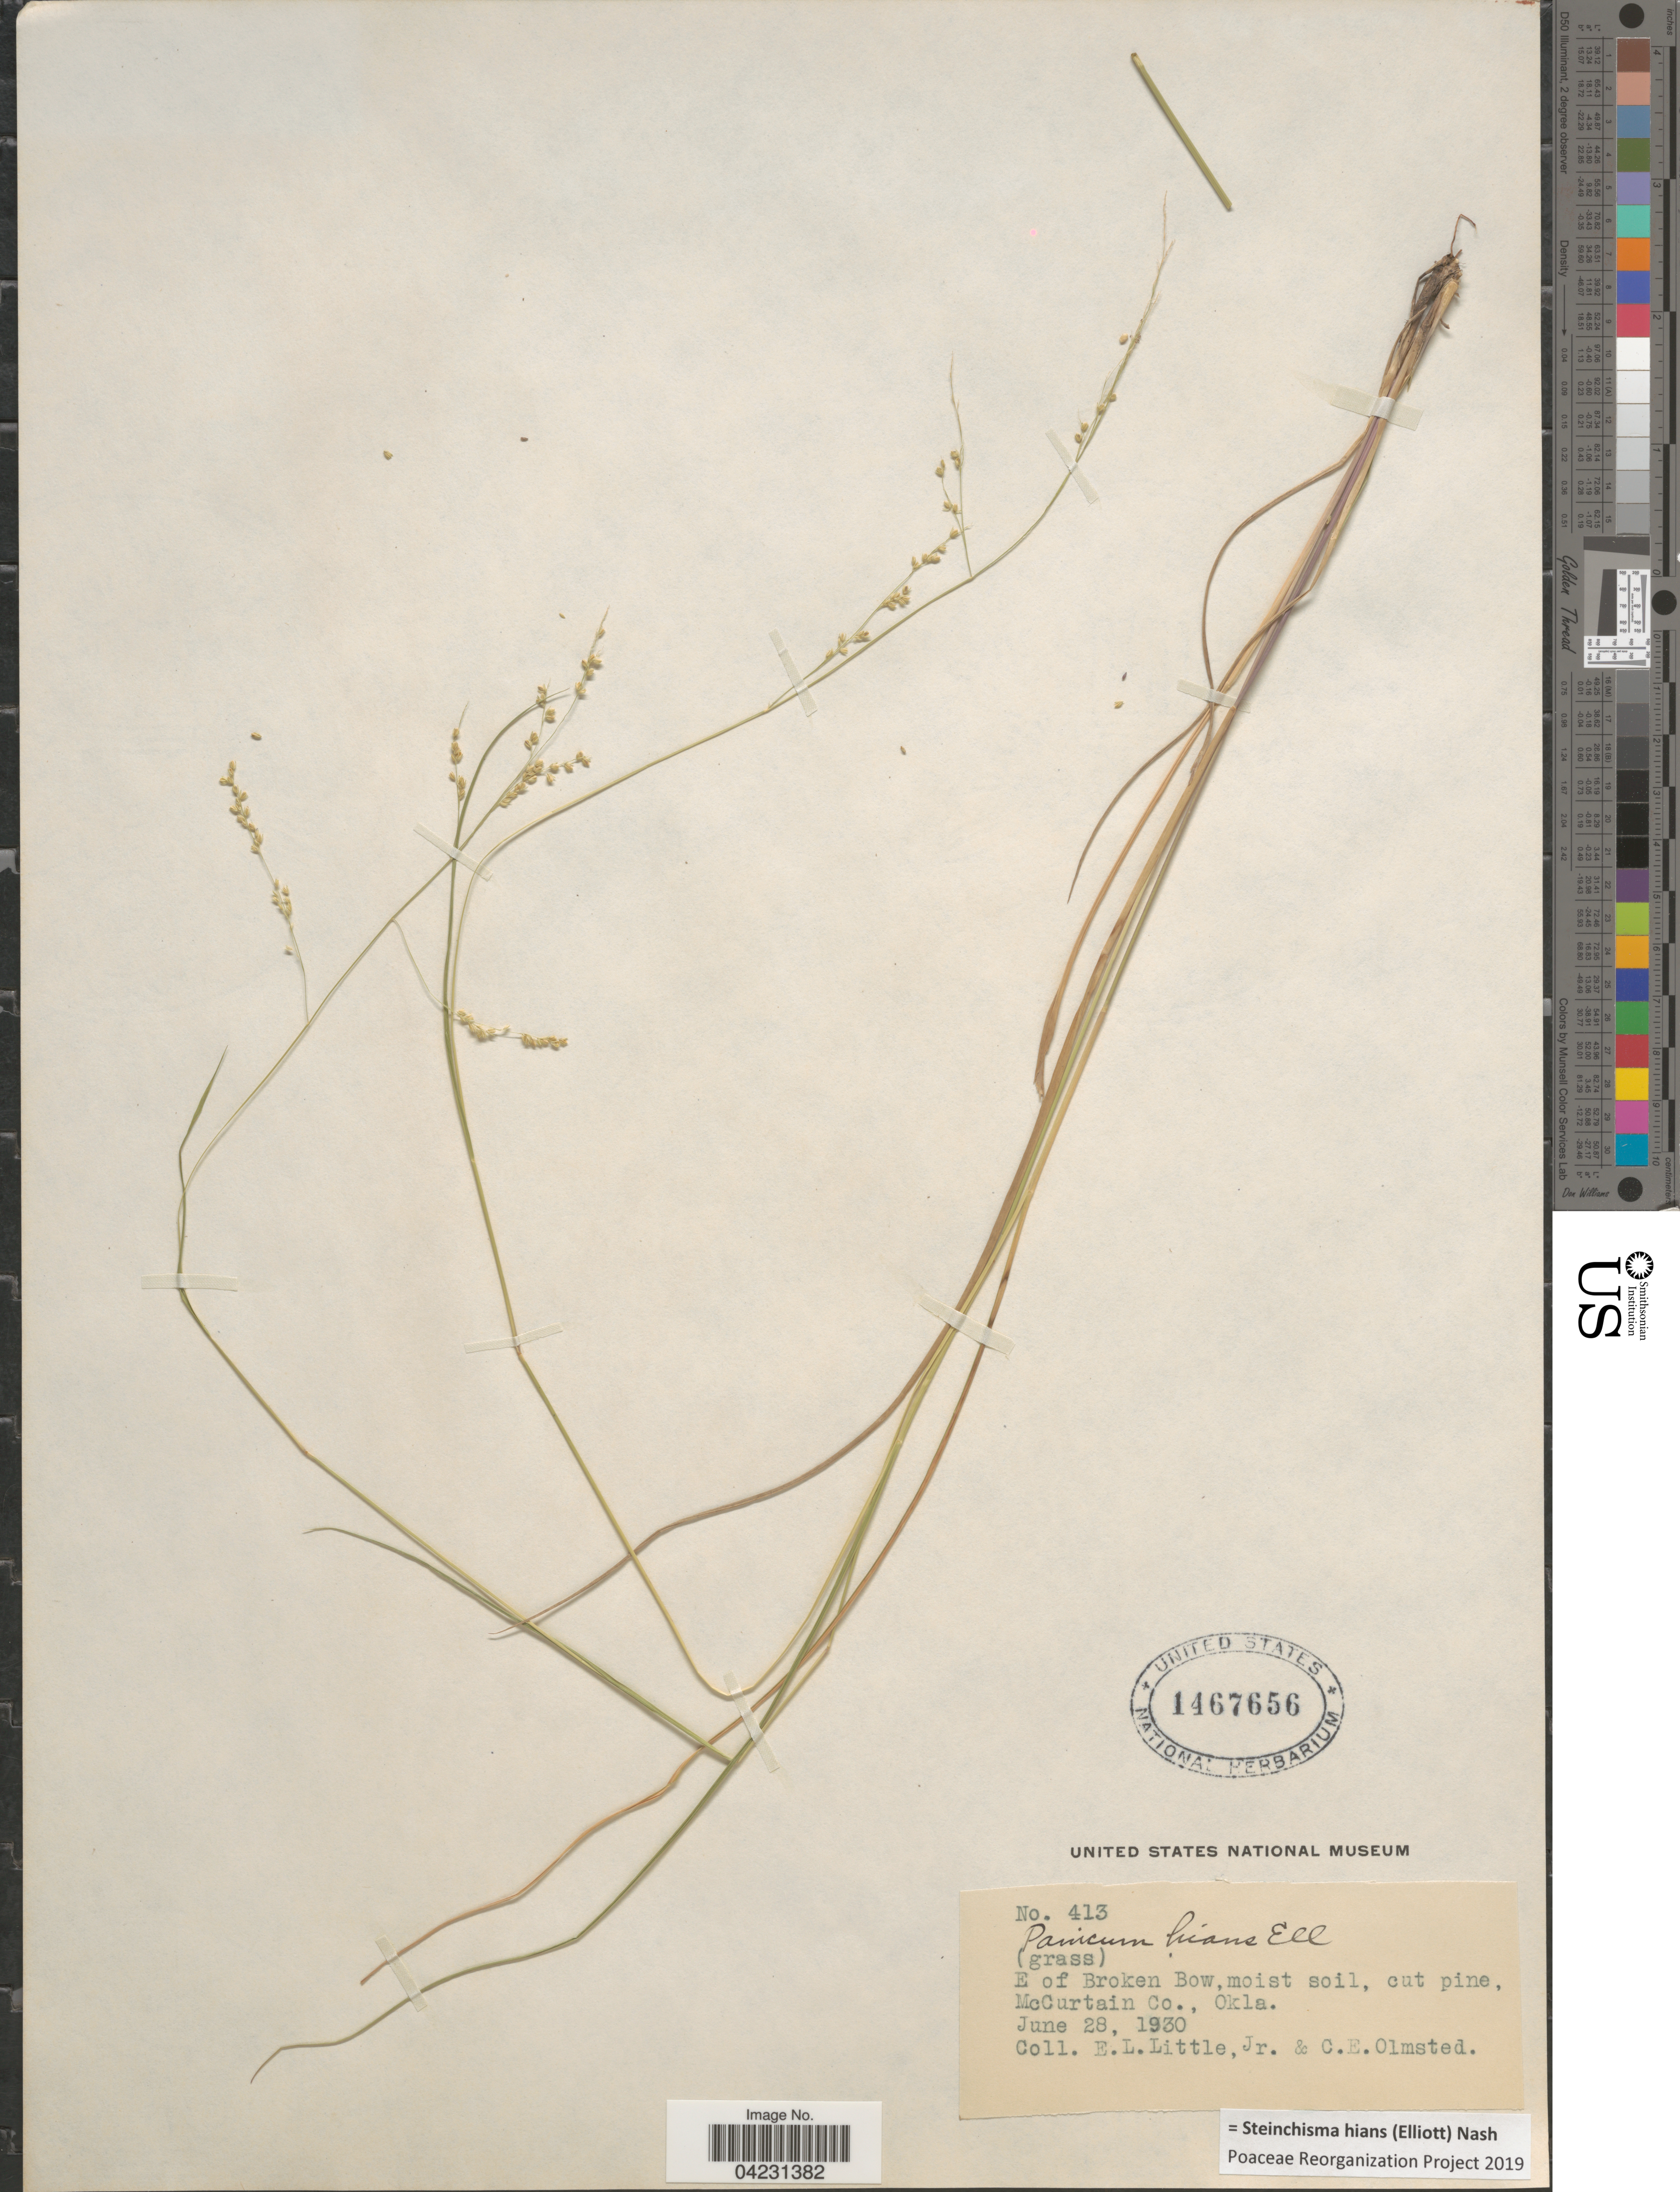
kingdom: Plantae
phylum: Tracheophyta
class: Liliopsida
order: Poales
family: Poaceae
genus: Steinchisma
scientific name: Steinchisma hians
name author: (Elliott) Nash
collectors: E. L. Little & C. Olmsted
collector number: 413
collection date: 1930-06-28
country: United States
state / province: Oklahoma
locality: E of Broken Bow, moist soil, cut pine, McCurtain Co.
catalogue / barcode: US 1467656